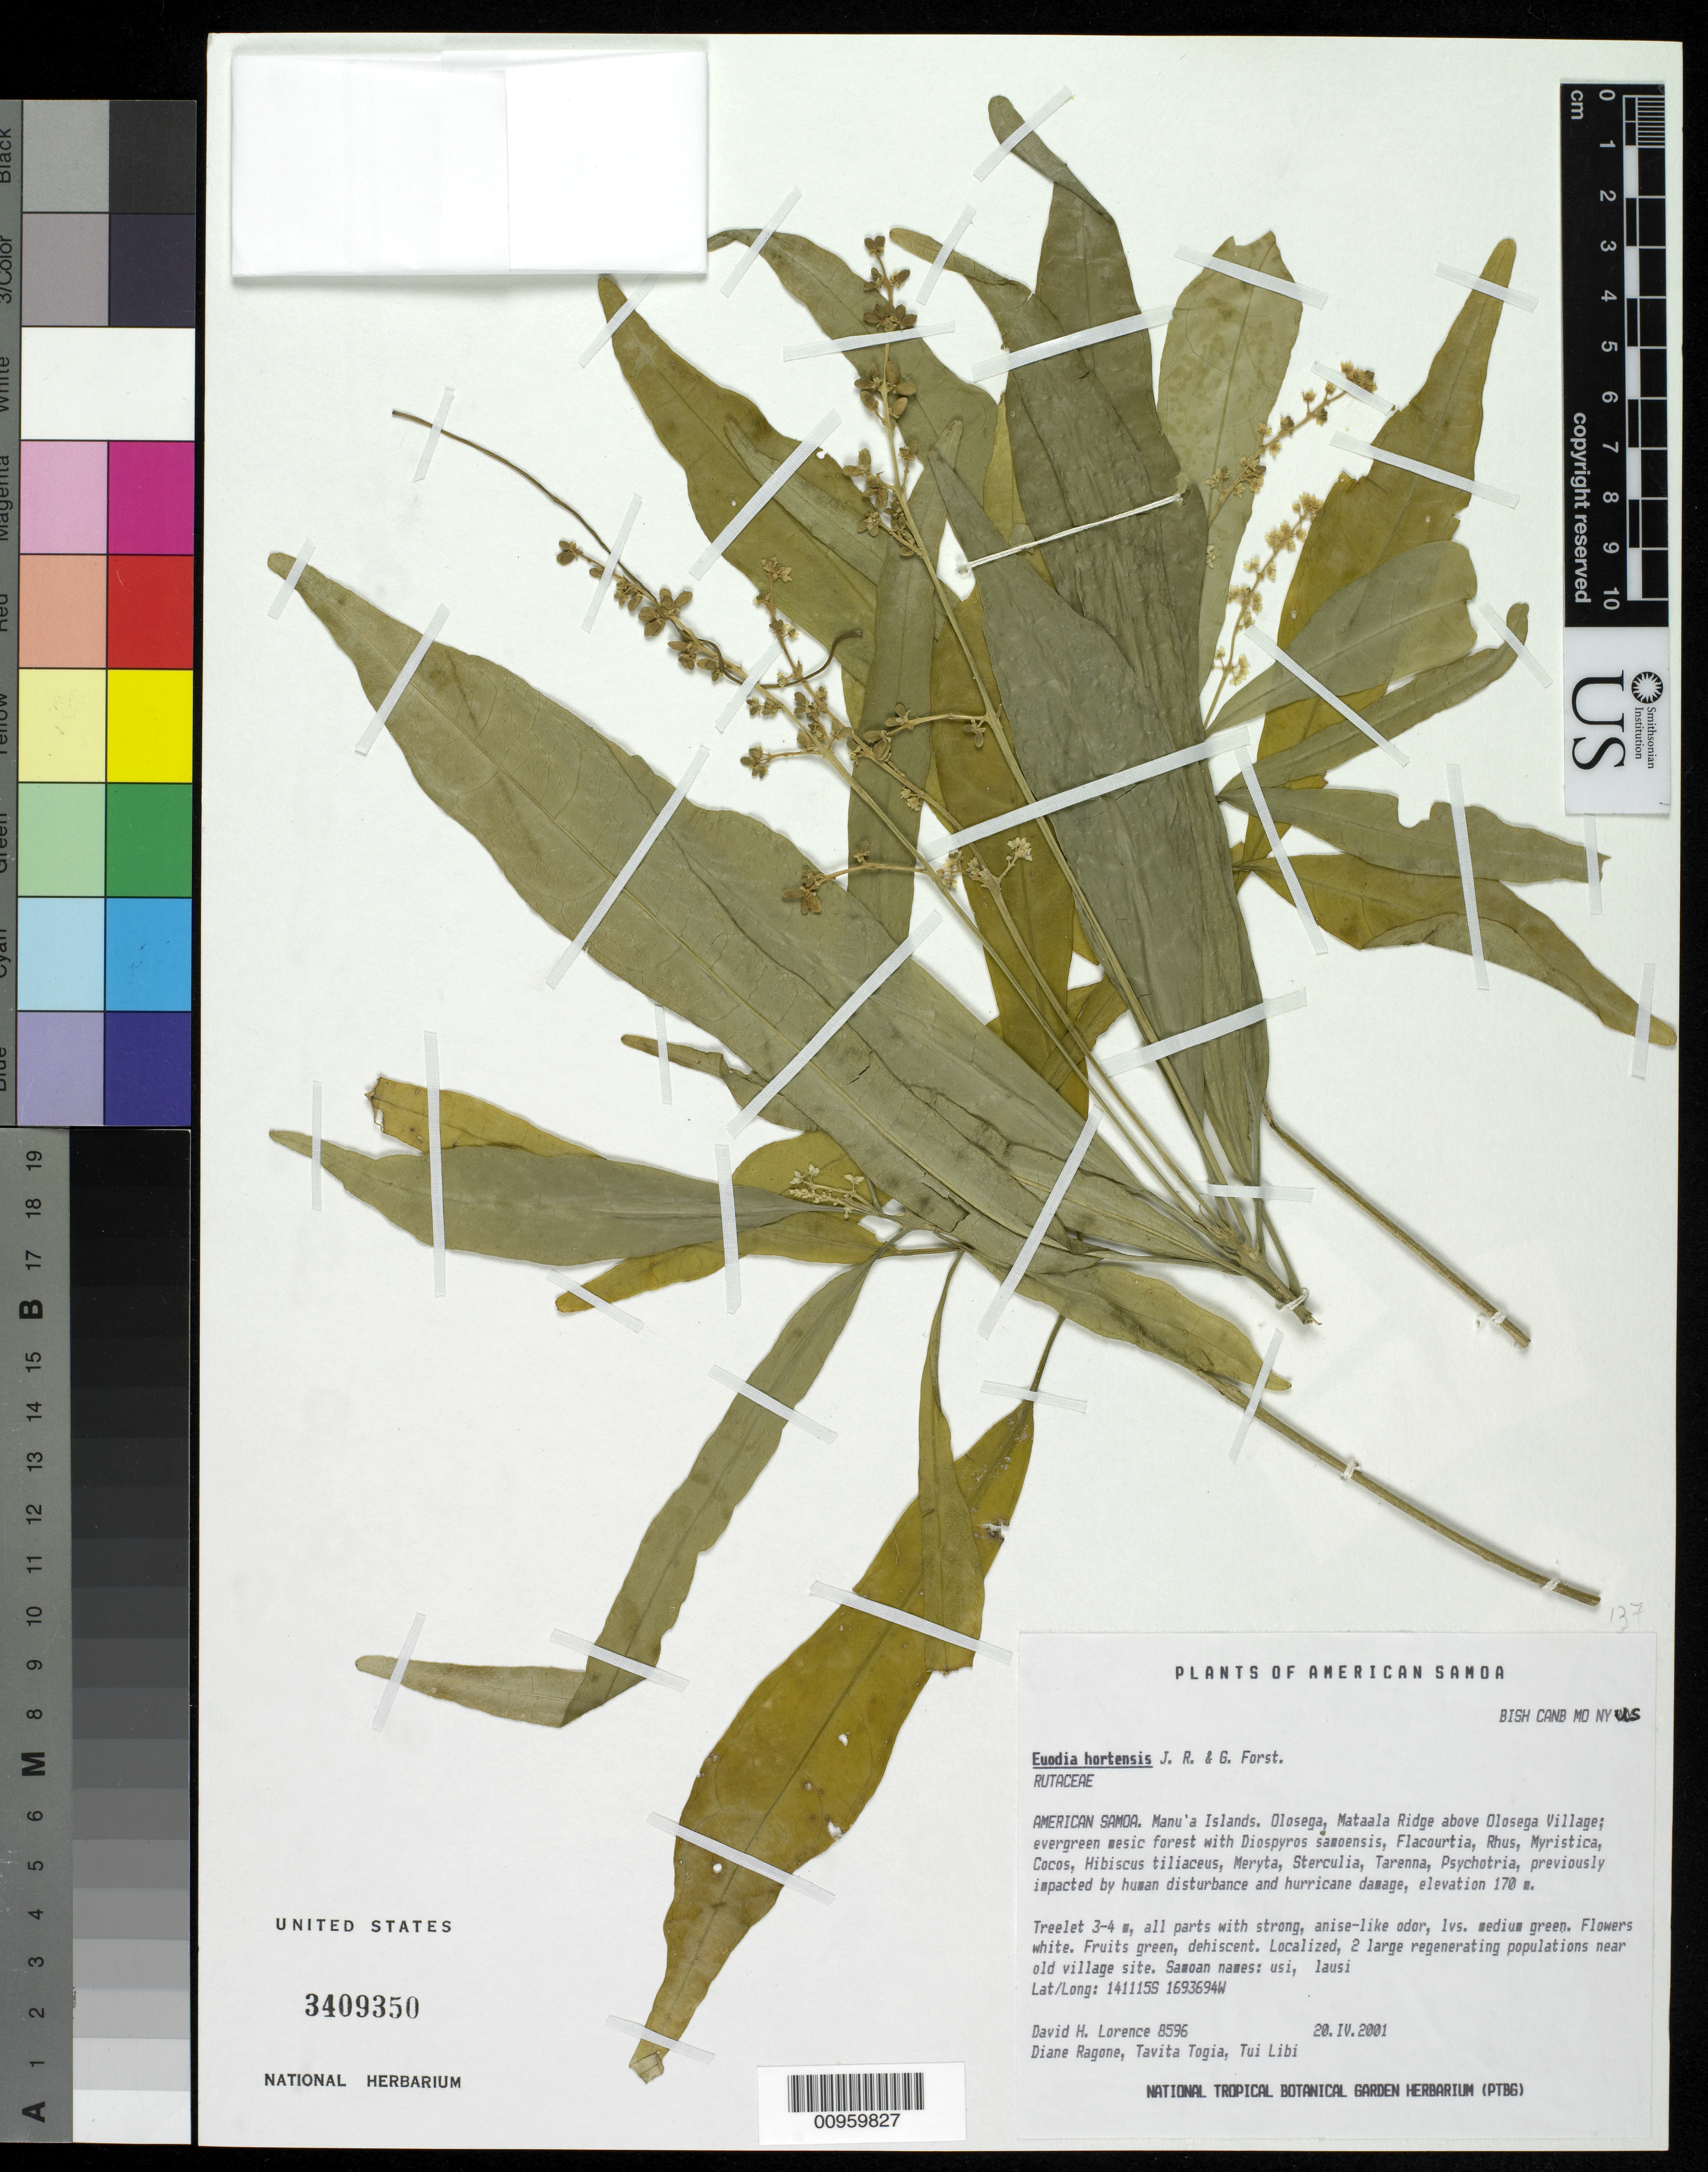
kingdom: Plantae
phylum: Tracheophyta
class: Magnoliopsida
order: Sapindales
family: Rutaceae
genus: Euodia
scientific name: Euodia hortensis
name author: J.R. Forst. & G. Forst.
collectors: D. Lorence, D. Ragone & T. Togia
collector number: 8596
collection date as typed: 20 Apr 2001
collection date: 2001-04-20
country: American Samoa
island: Olosega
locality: Manu'a Islands;Olosega I; Mataala Ridge above Olosega village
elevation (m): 170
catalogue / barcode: US 3409350